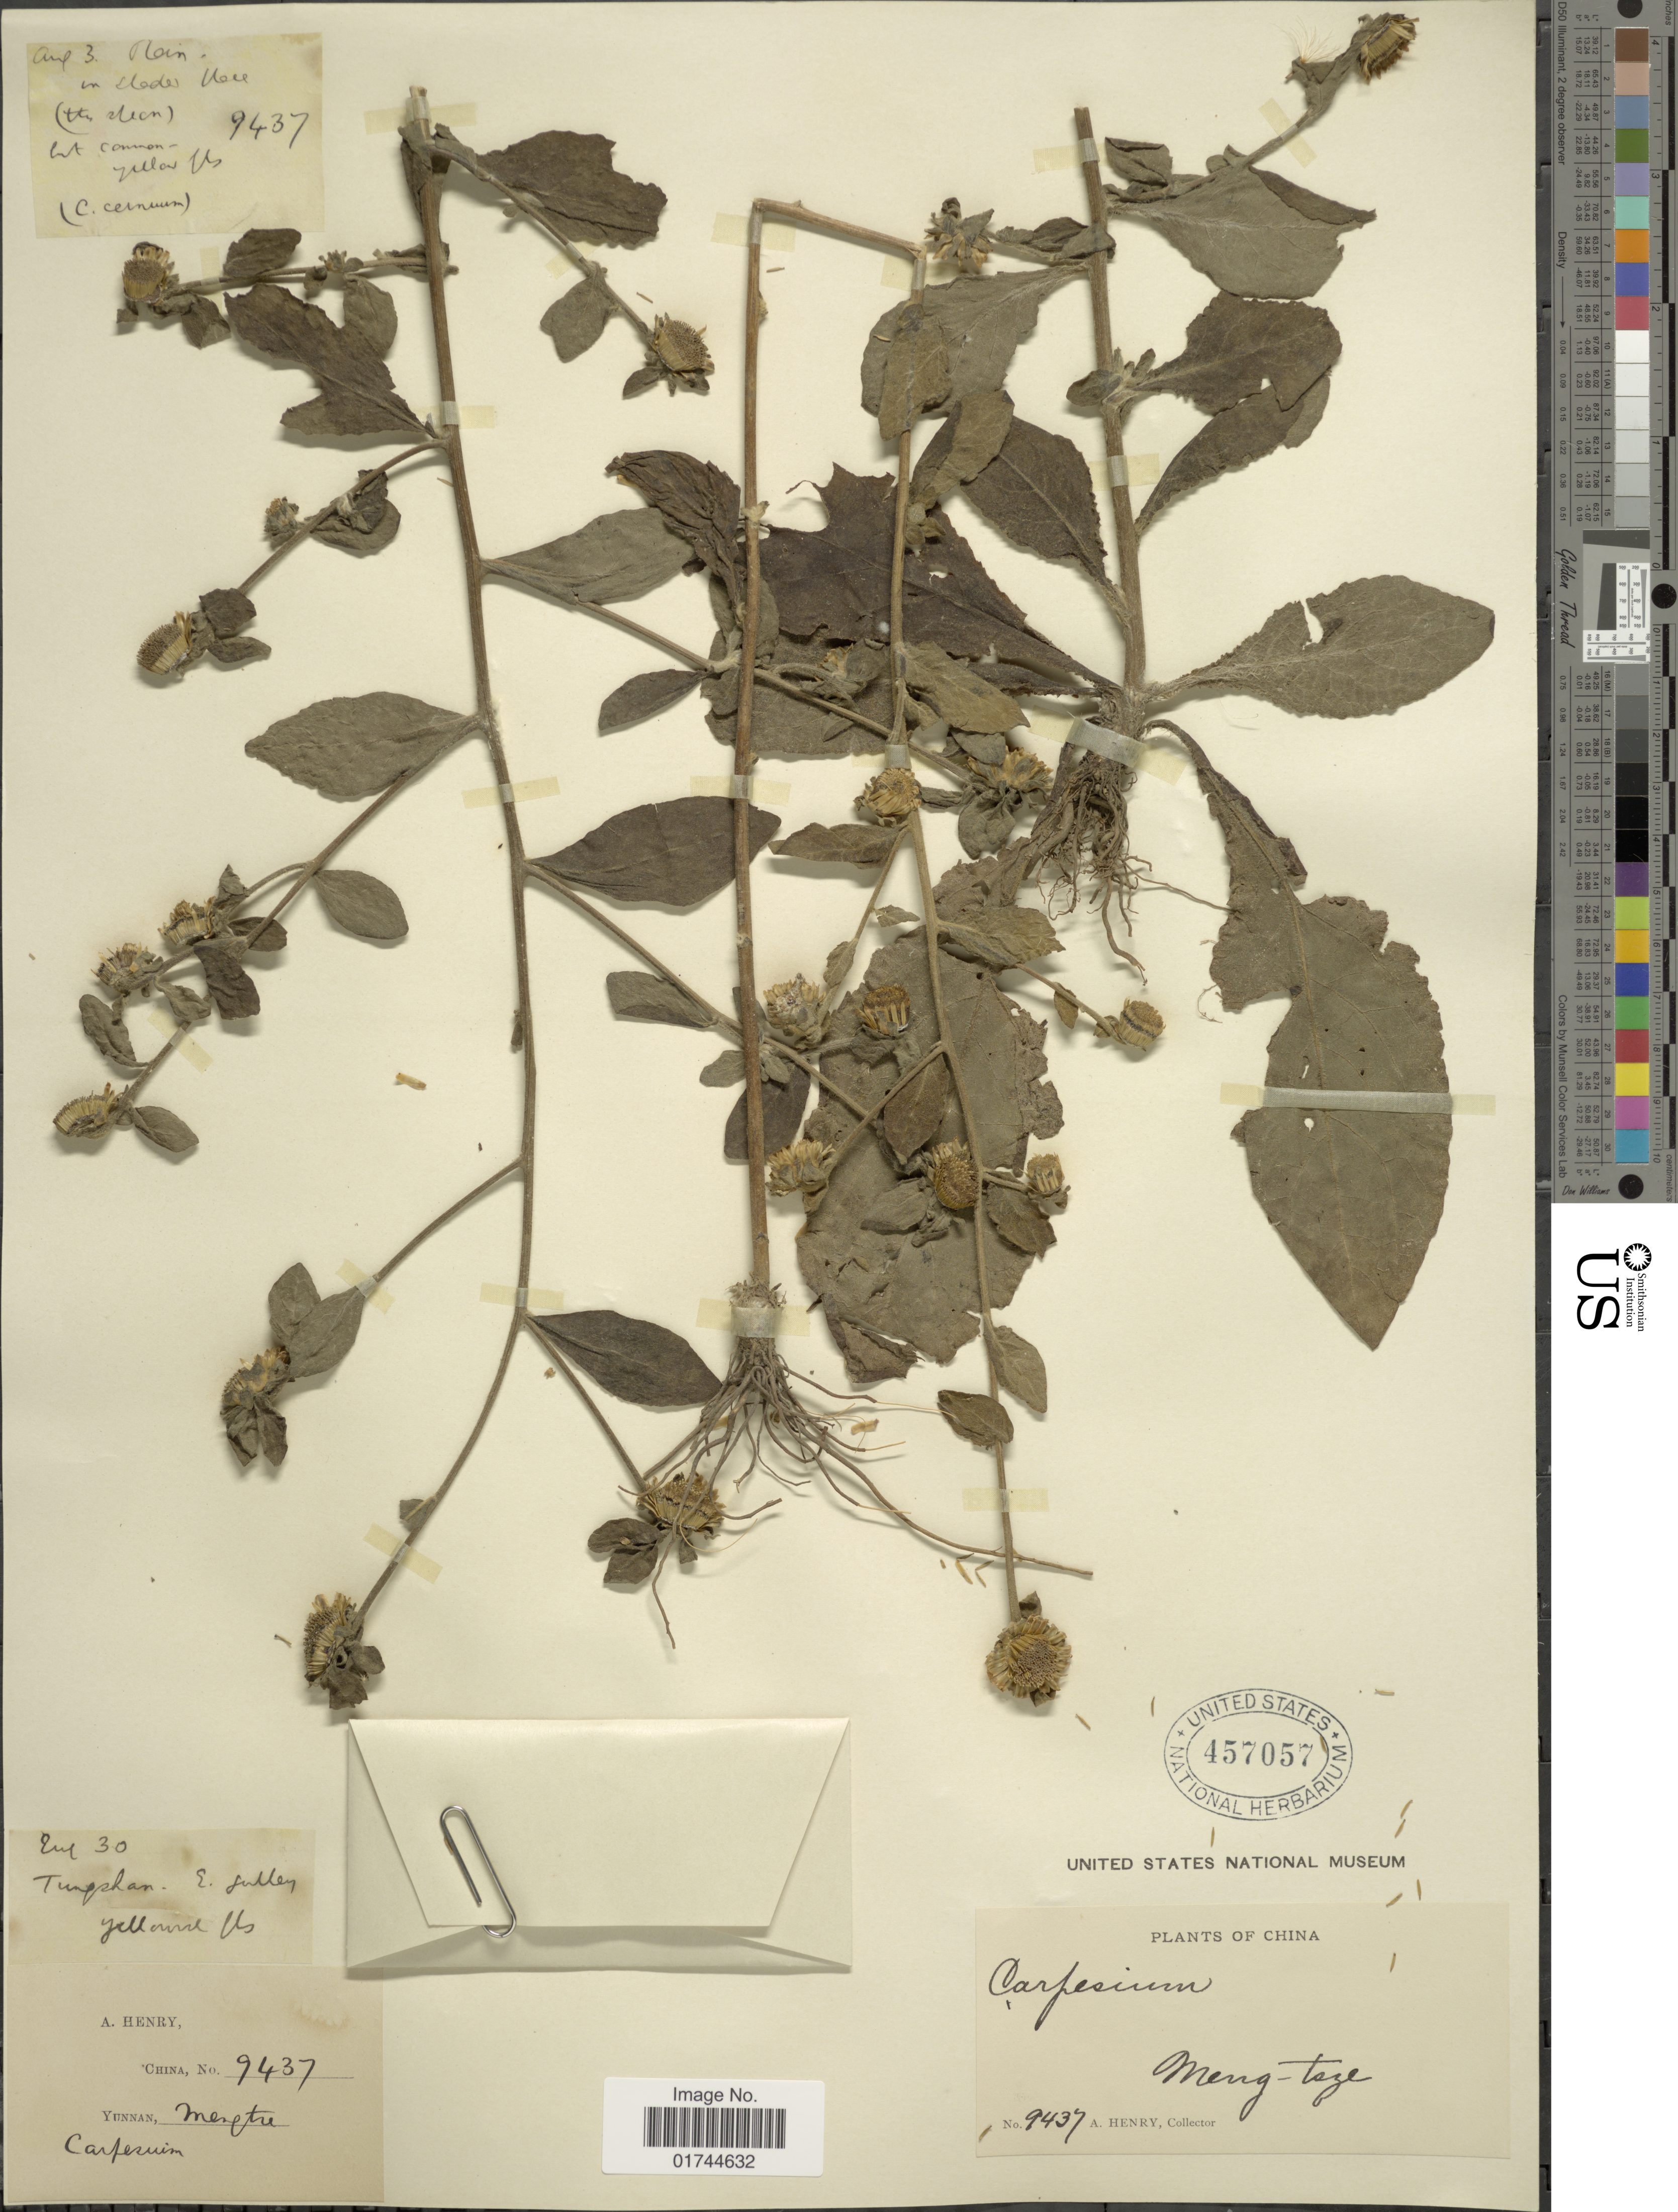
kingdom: Plantae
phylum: Tracheophyta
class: Magnoliopsida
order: Asterales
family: Asteraceae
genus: Carpesium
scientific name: Carpesium cernum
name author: L.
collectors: A. Henry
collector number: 9437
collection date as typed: Transcribed d/m/y: /8/30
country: China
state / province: Yunnan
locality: Meng-tze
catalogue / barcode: US 457057